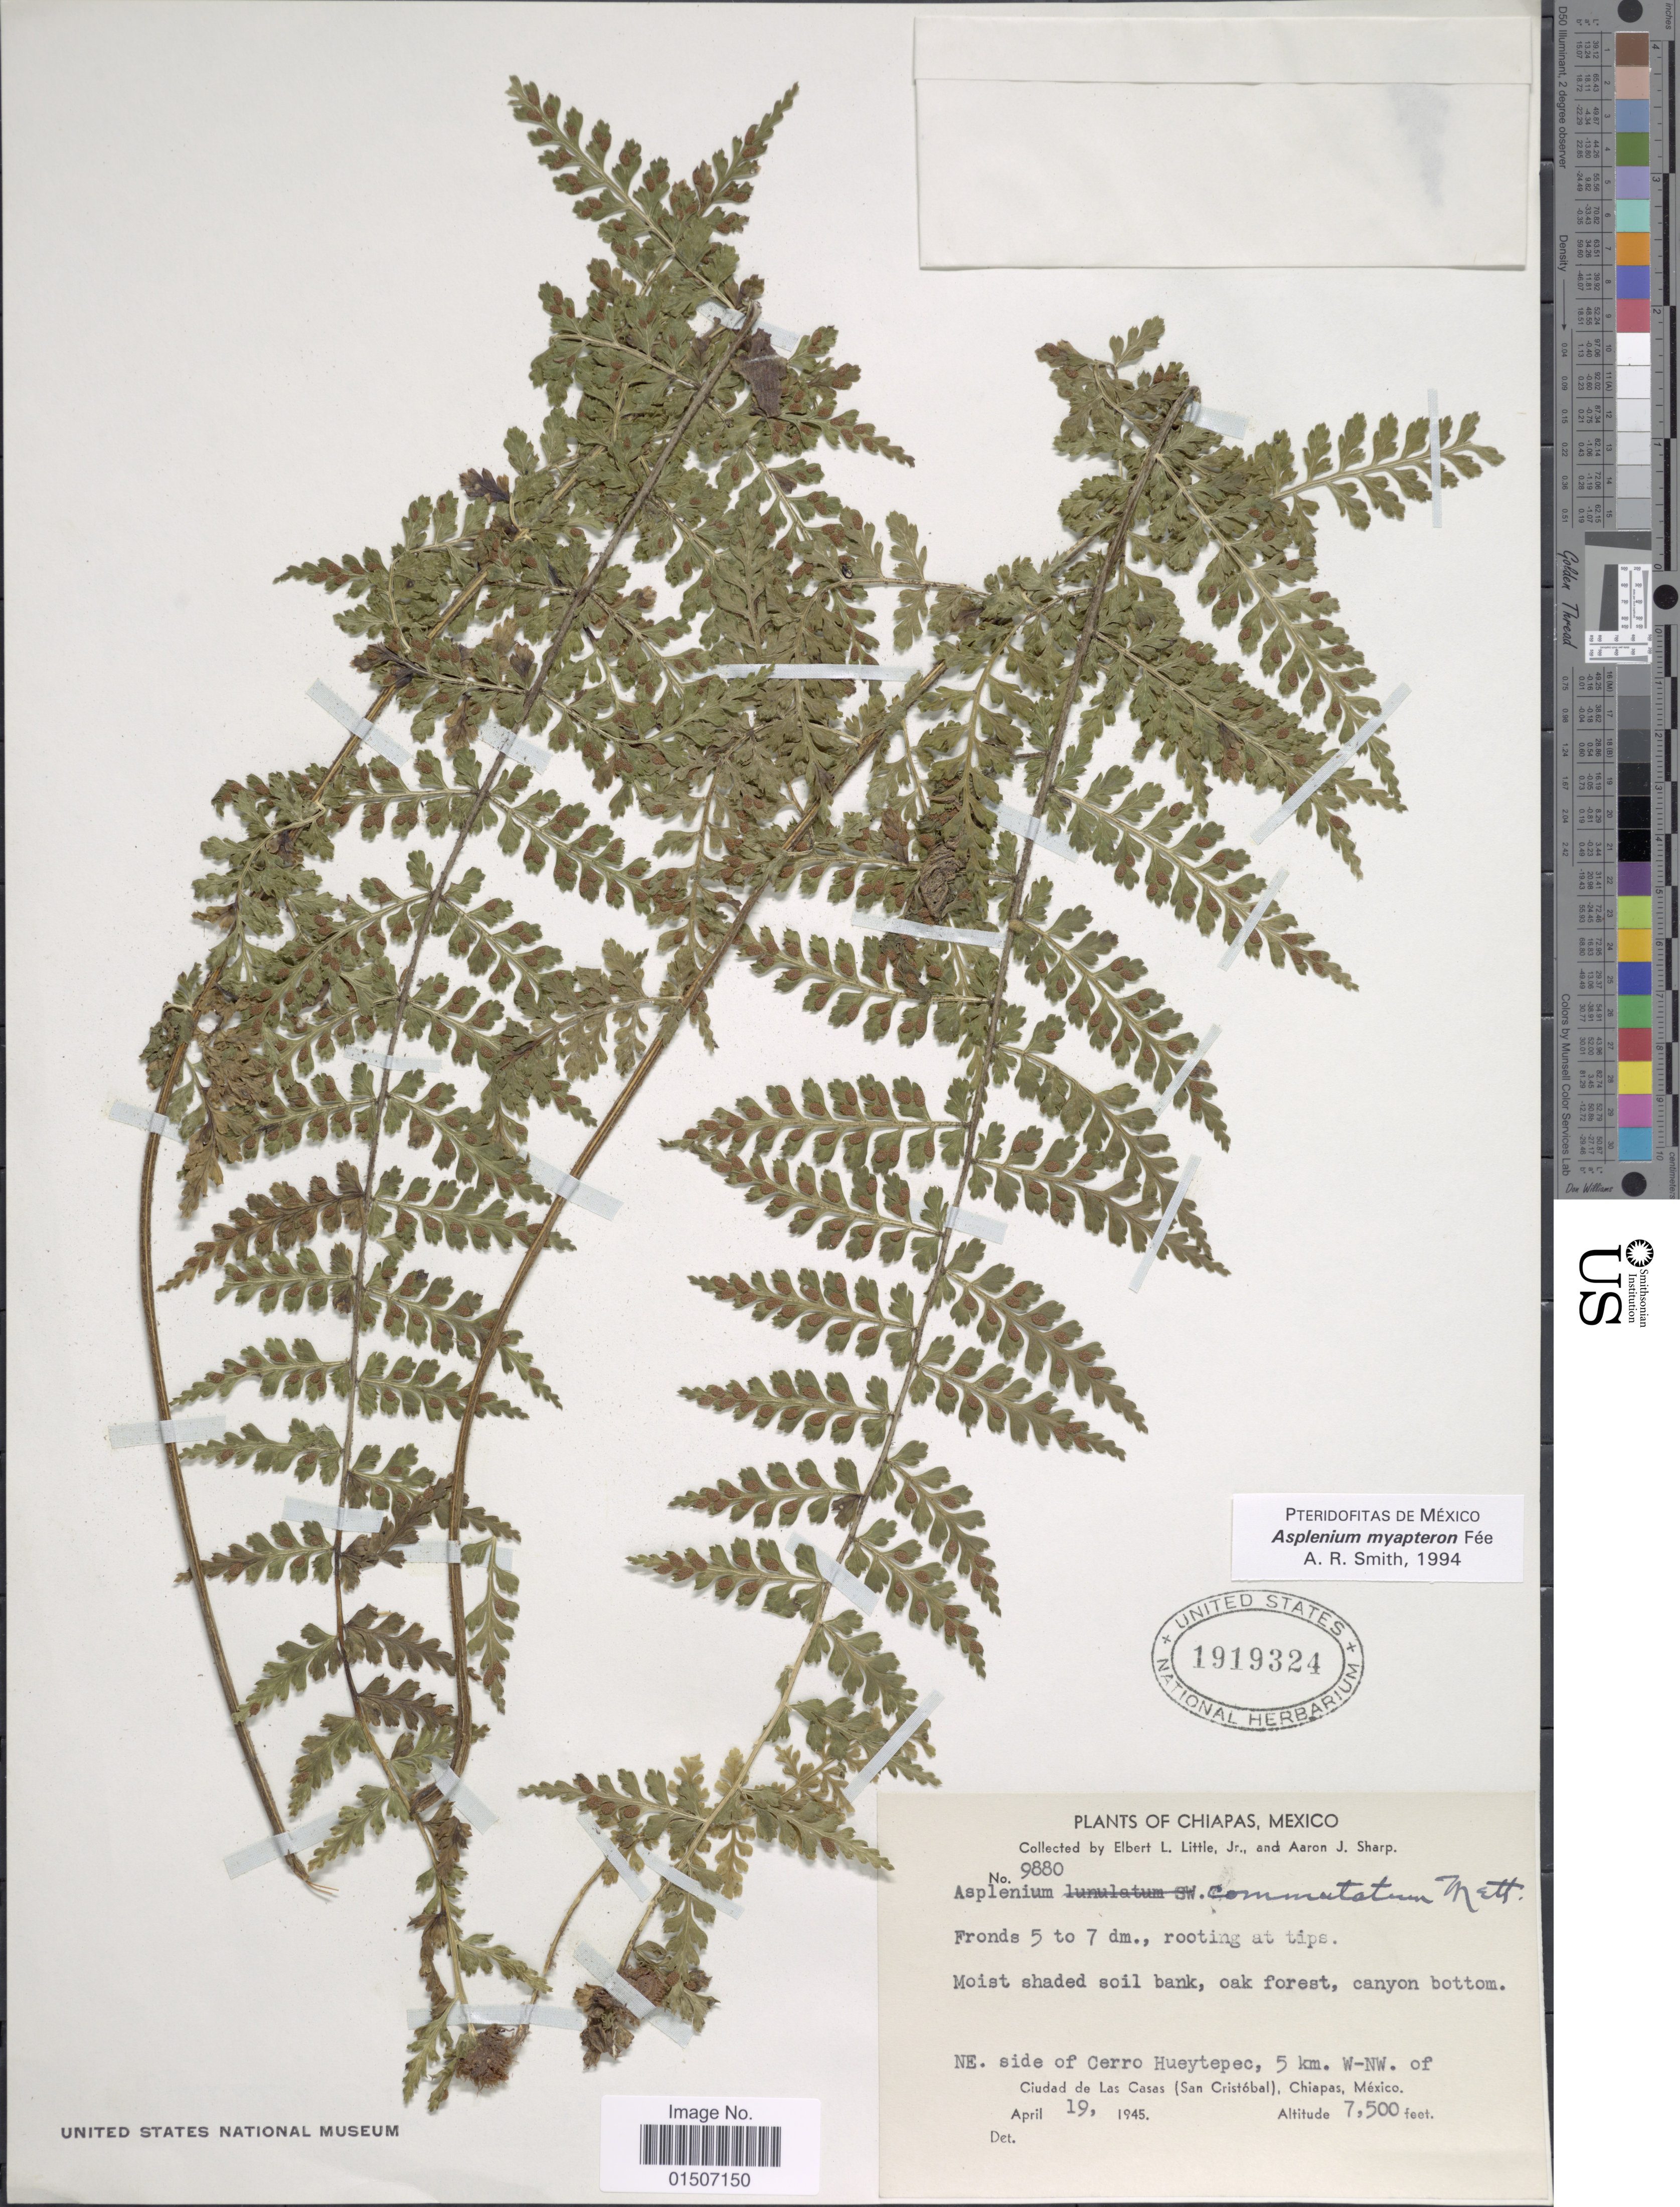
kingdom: Plantae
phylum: Tracheophyta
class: Polypodiopsida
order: Polypodiales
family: Aspleniaceae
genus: Asplenium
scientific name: Asplenium myapteron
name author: Fée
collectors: E. L. Little & Mrs A. J. Sharp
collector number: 9880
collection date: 1945-04-19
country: Mexico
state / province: Chiapas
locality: NE. side of Cerro Hueytepec, 5 km. W-NW of Ciudad de Las Casa (San Cristóbal)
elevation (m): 2286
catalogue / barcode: US 1919324